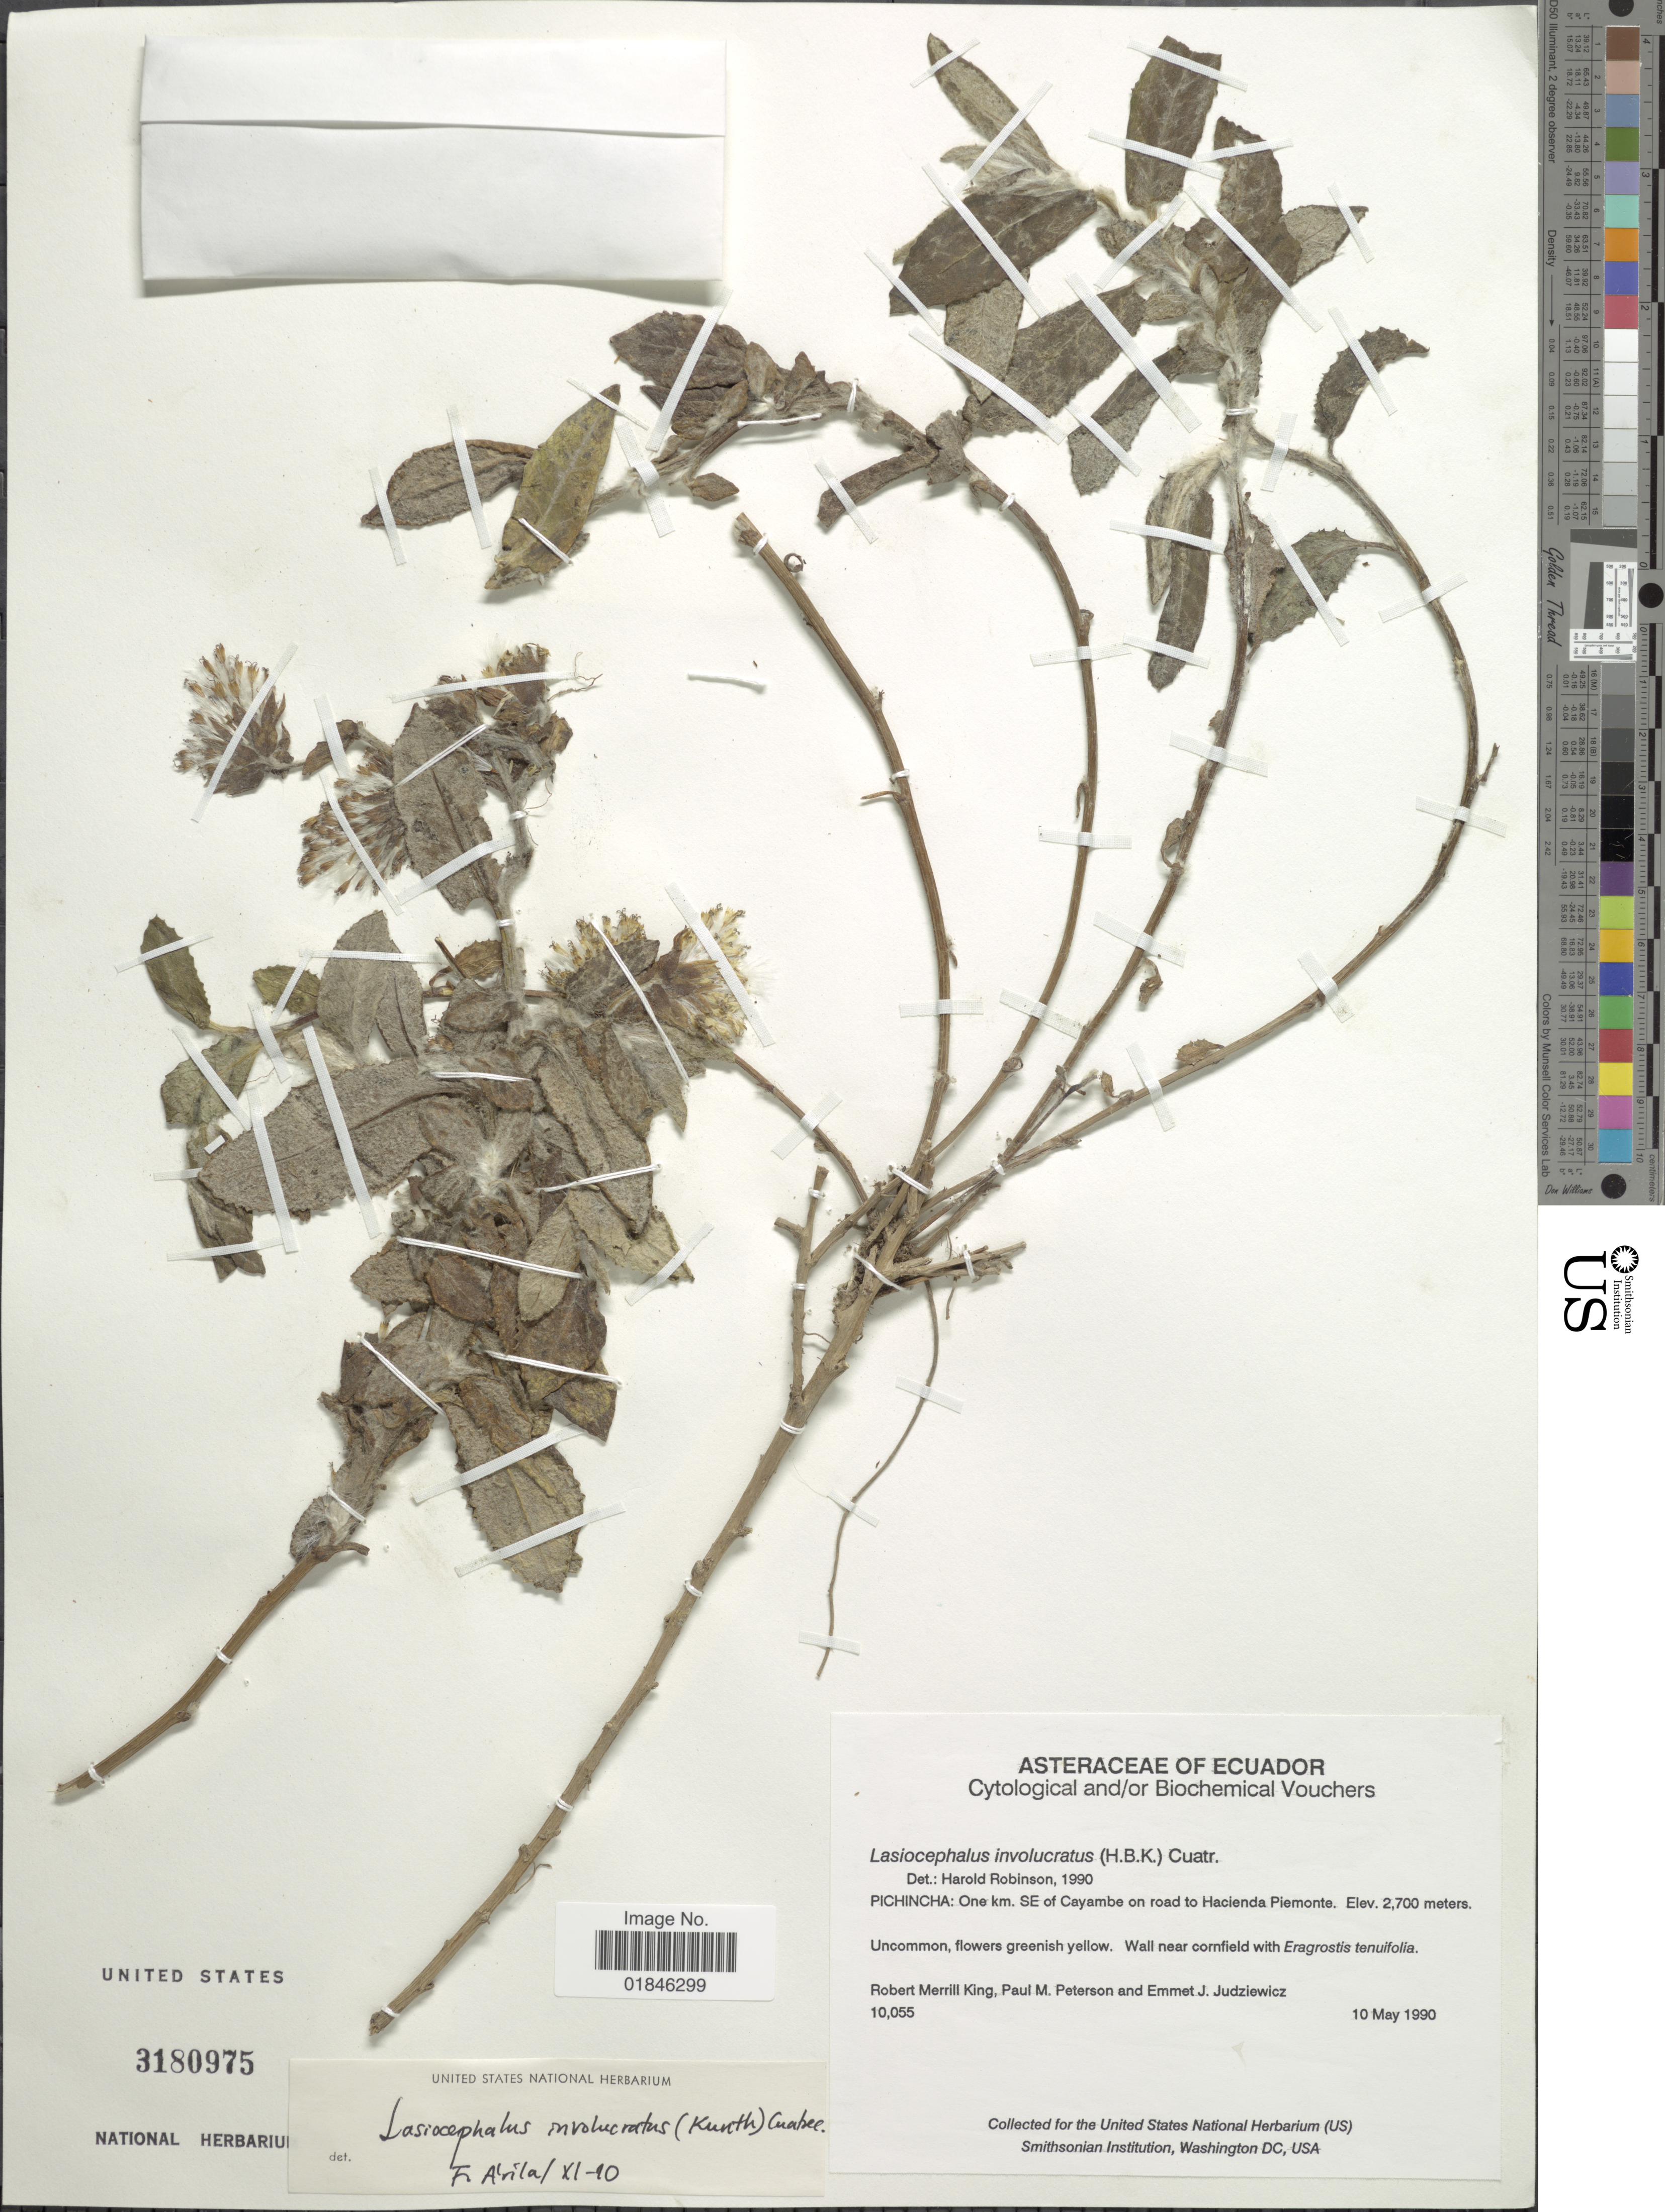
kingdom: Plantae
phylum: Tracheophyta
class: Magnoliopsida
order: Asterales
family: Asteraceae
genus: Senecio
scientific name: Senecio involucratus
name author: (Kunth) DC.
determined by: Salomon, Luciana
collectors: R. M. King, P. M. Peterson & E. J. Judziewicz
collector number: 10055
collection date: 1990-05-10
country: Ecuador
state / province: Pichincha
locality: Pichincha: One km. SE of Cayambe on road to Hacienda Piemonte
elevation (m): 2700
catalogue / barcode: US 3180975